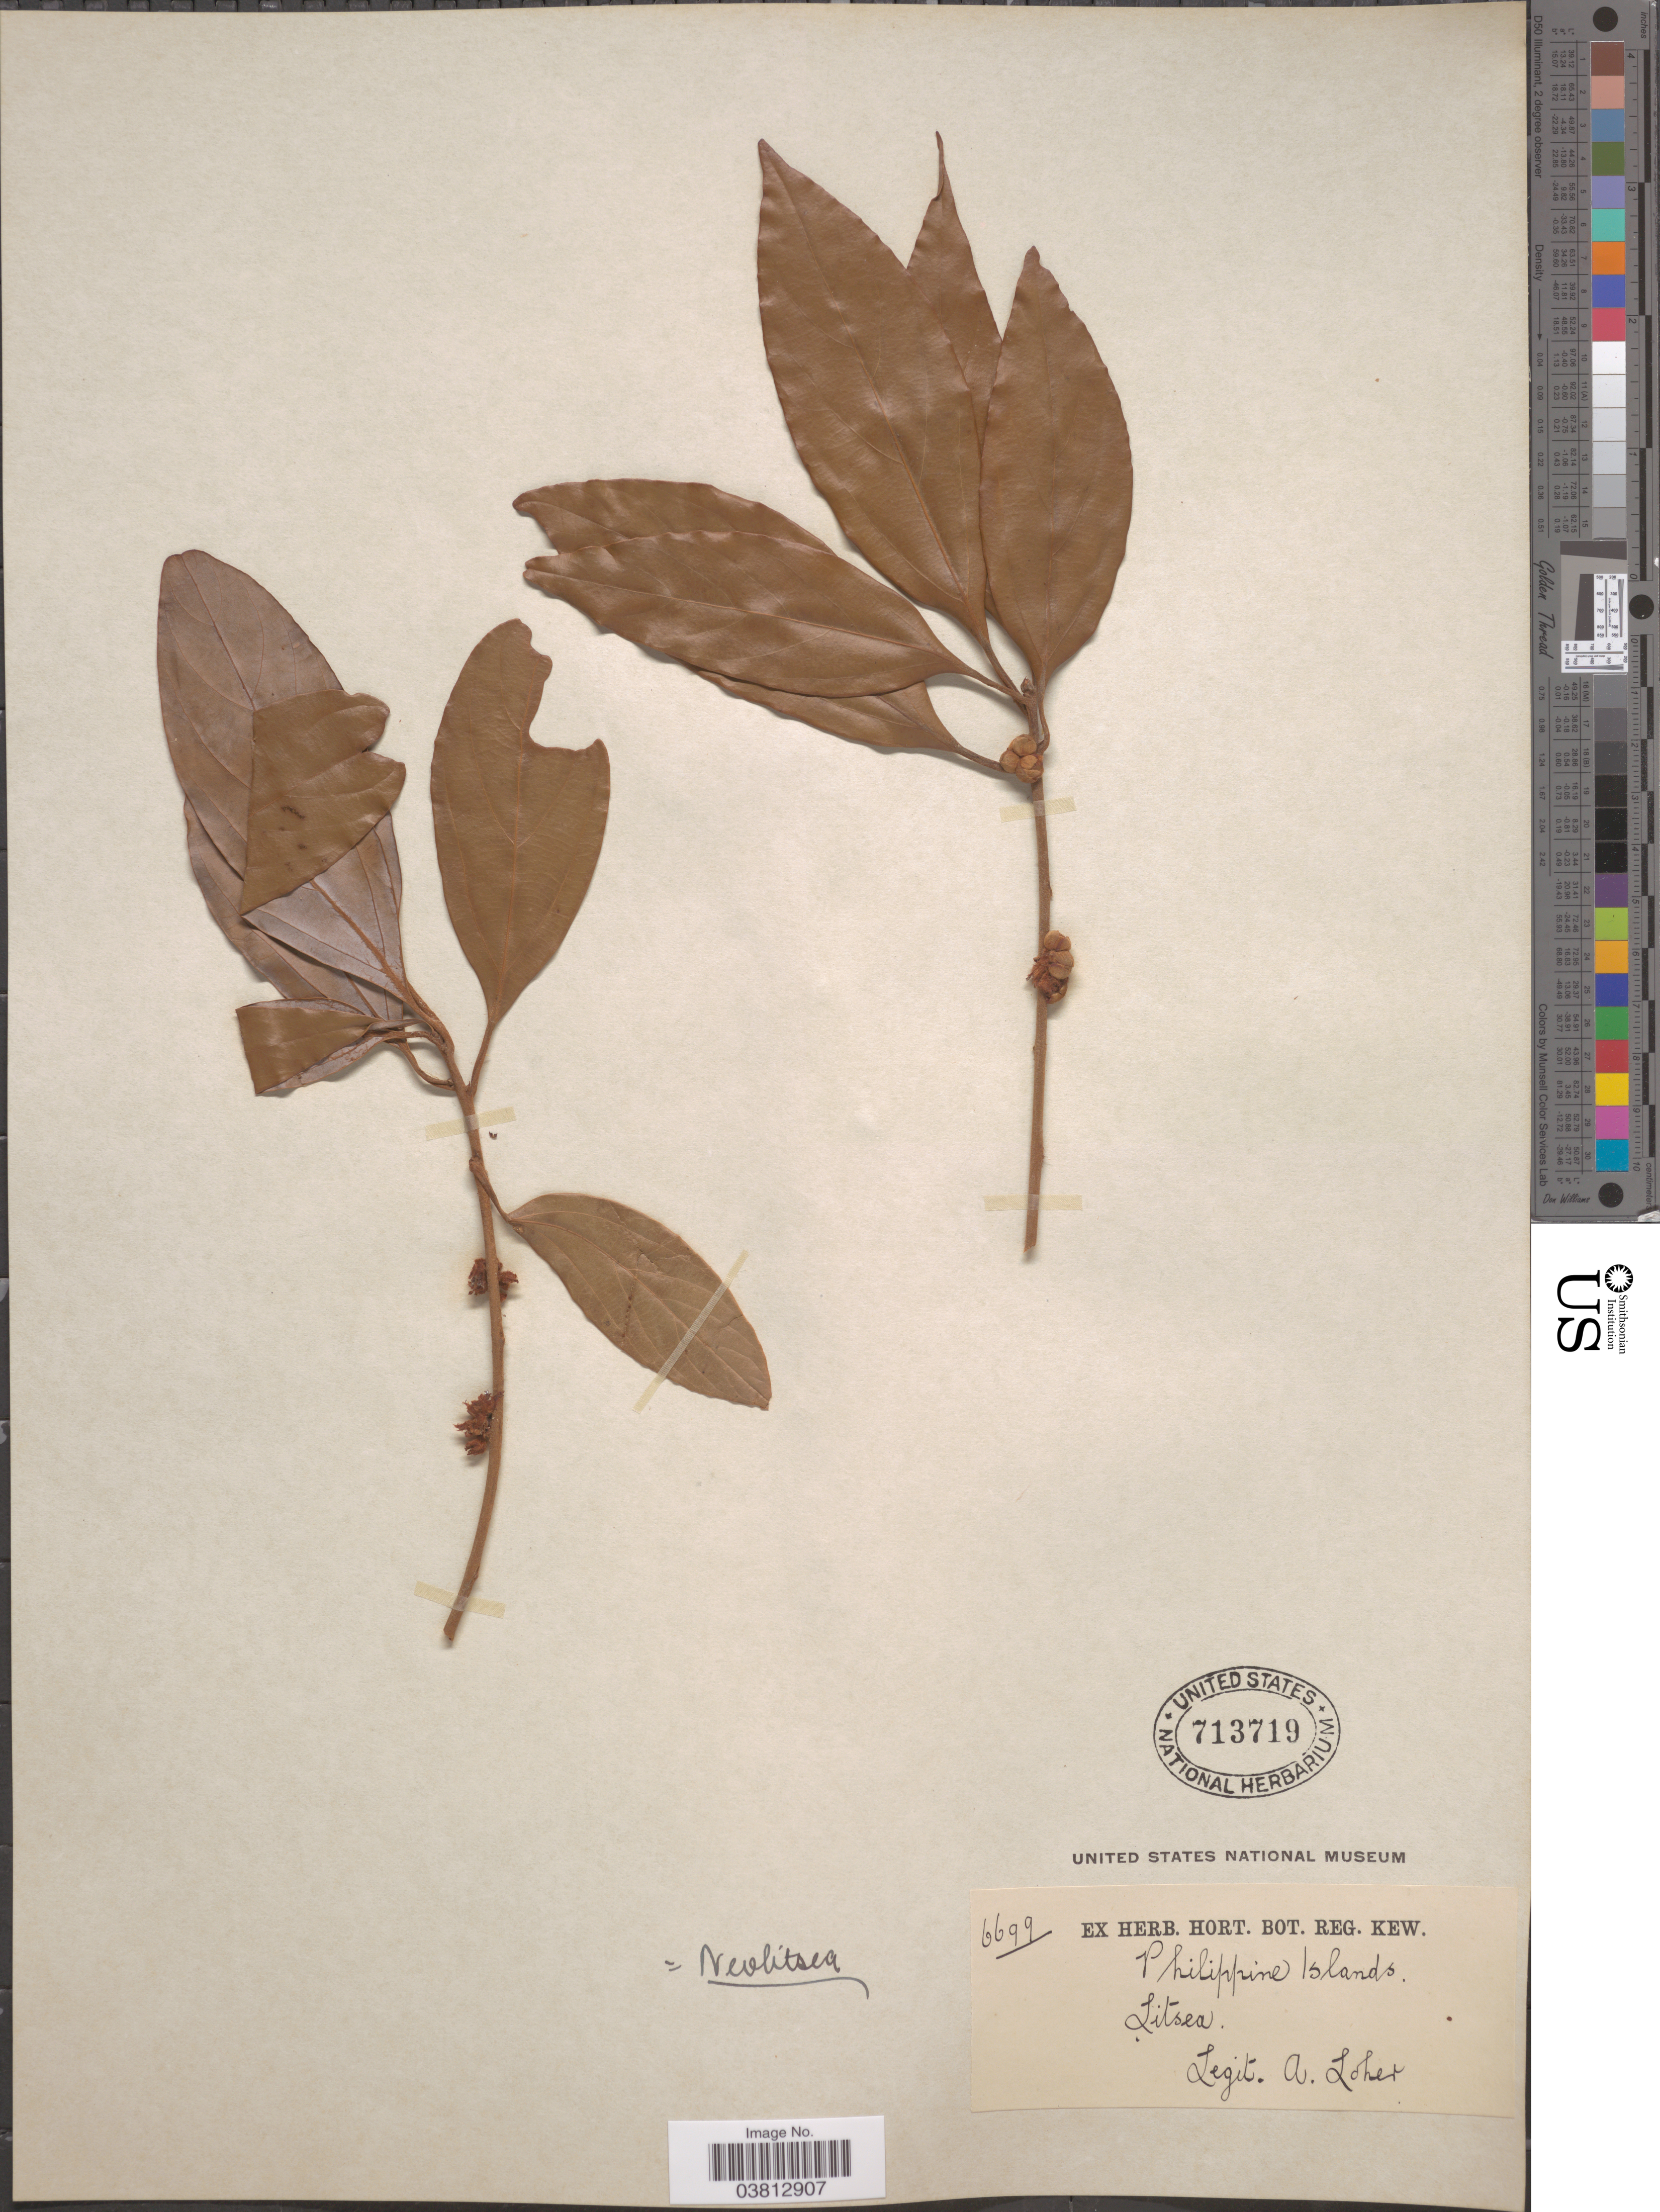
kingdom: Plantae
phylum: Tracheophyta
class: Magnoliopsida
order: Laurales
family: Lauraceae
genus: Neolitsea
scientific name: Neolitsea sp.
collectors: A. Loher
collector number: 6699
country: Philippines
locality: Philippine Islands.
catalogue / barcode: US 713719